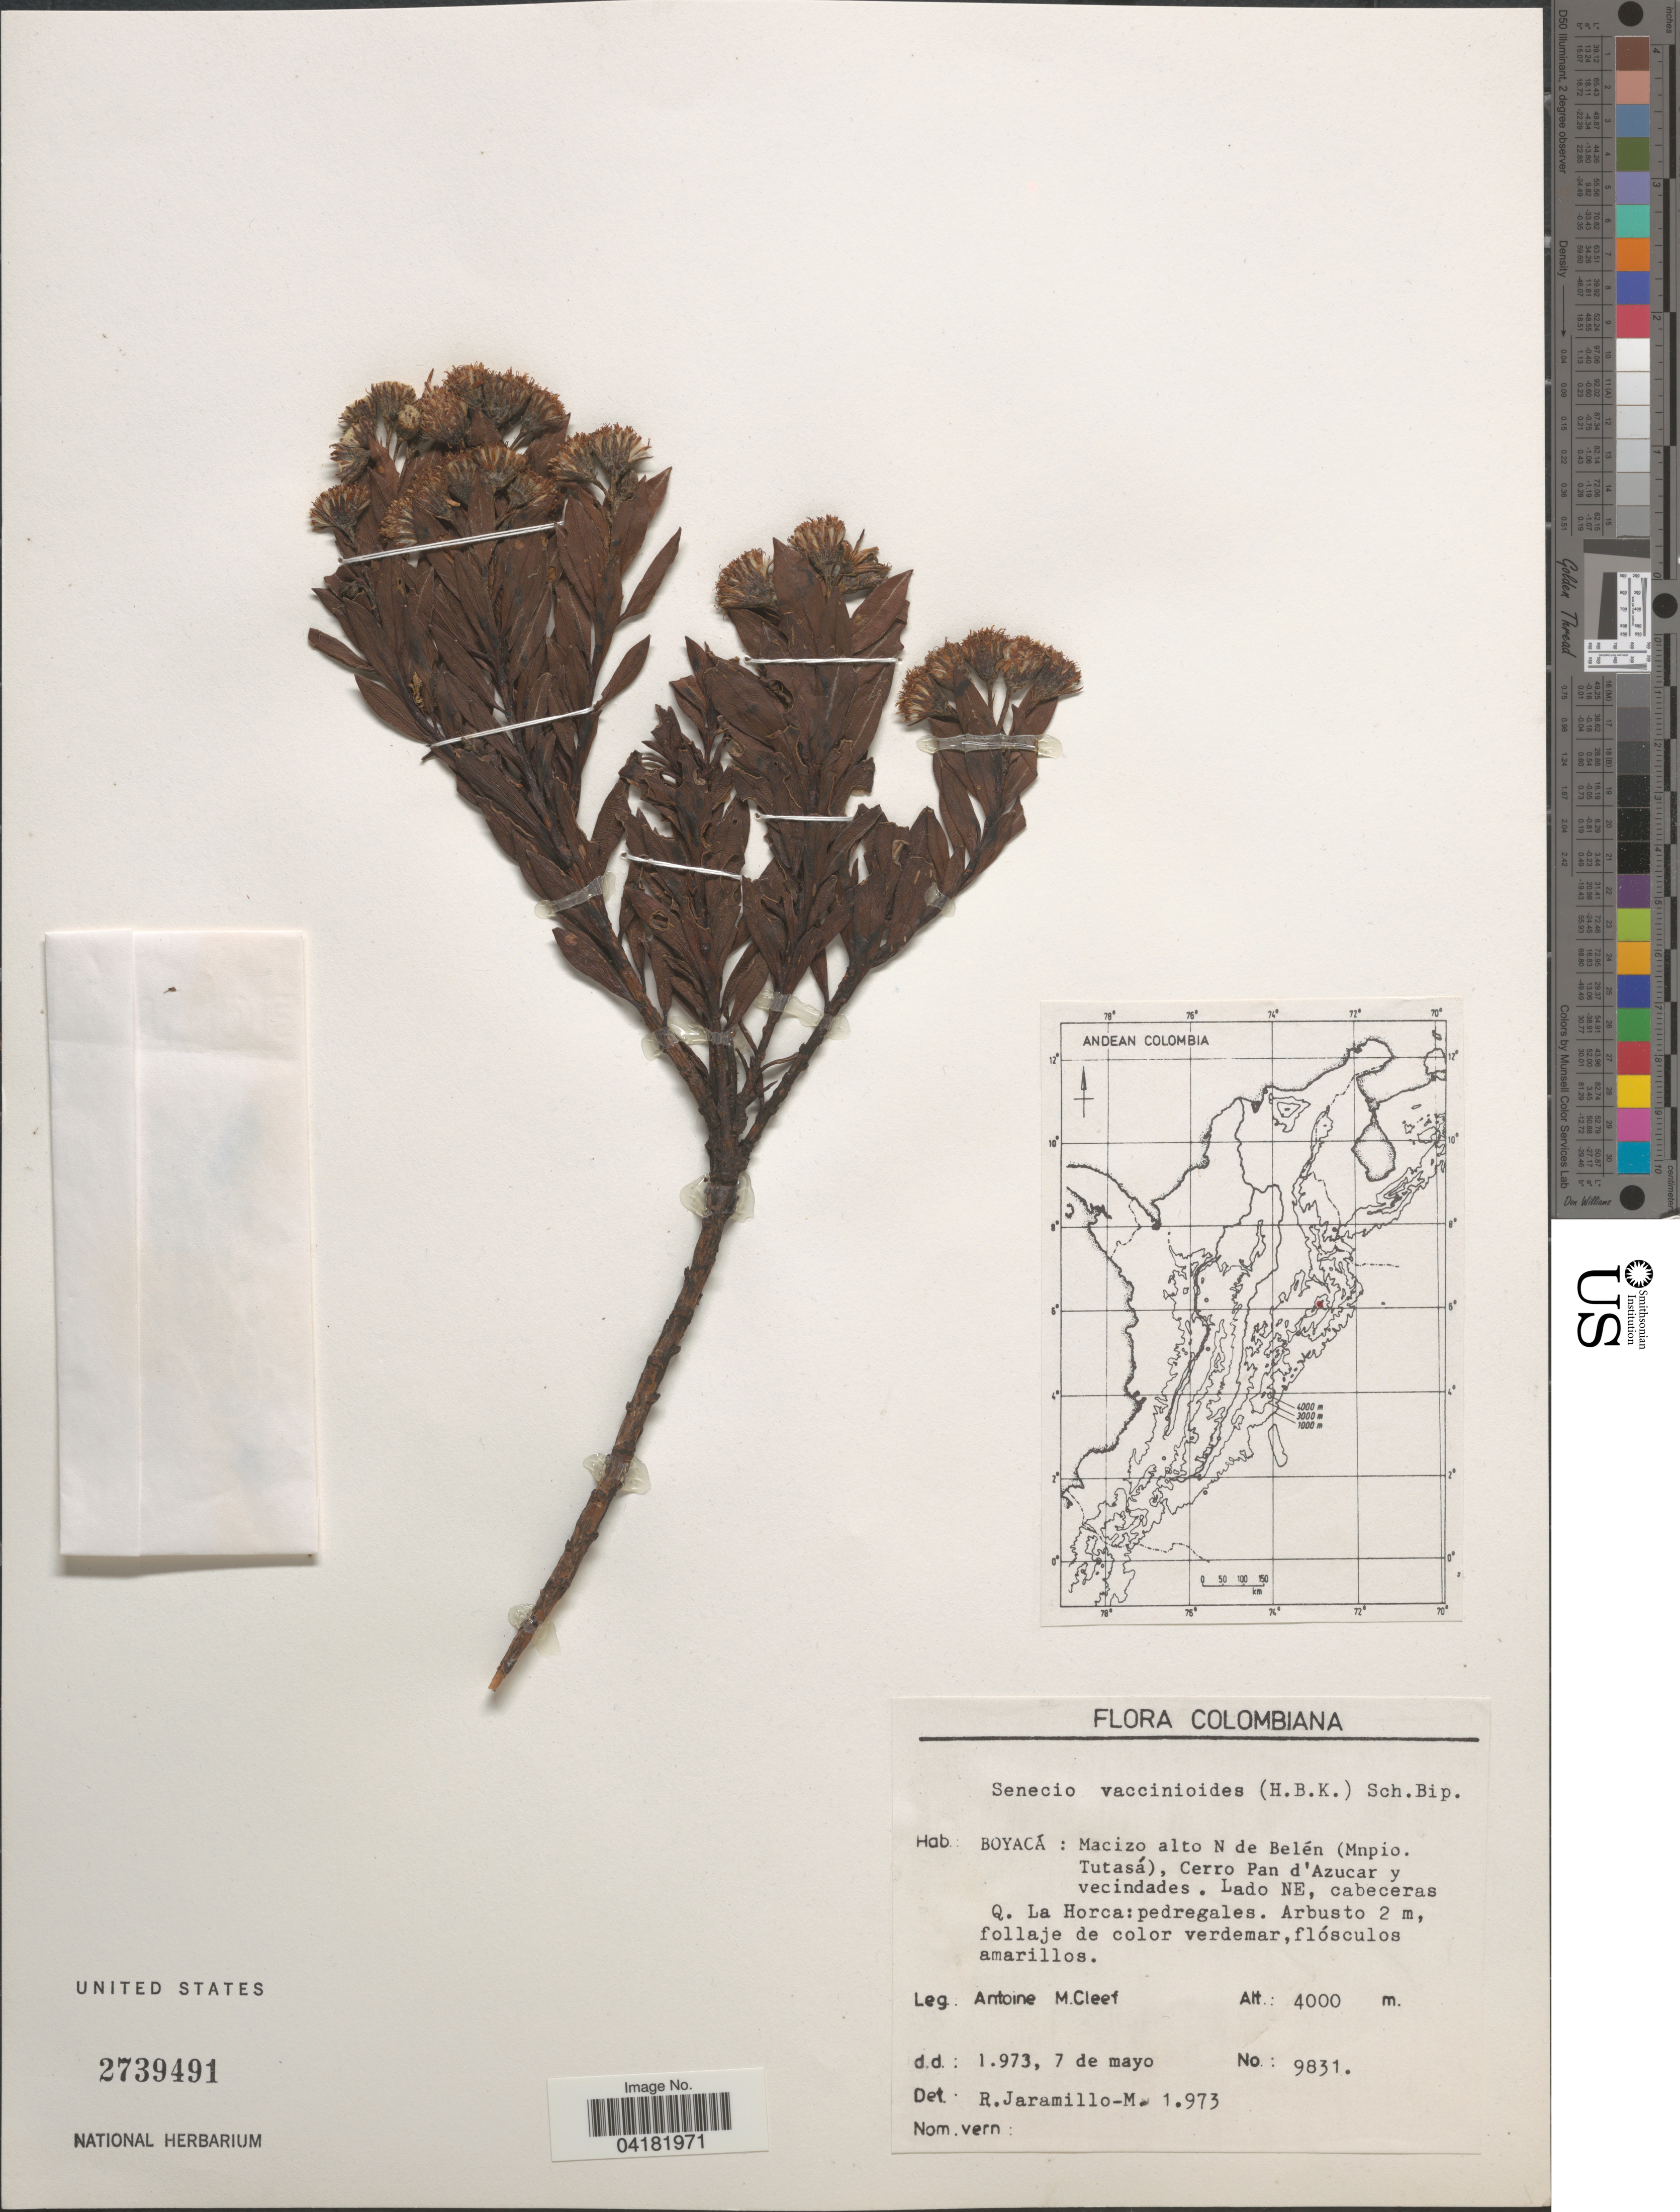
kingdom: Plantae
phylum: Tracheophyta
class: Magnoliopsida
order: Asterales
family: Asteraceae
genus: Pentacalia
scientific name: Pentacalia vaccinioides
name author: (Kunth) Cuatrec.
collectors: A. M. Cleef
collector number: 9831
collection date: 1973-05-07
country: Colombia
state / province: Boyacá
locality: Colombiana. Macizo alto N de Belén (Mnpio. Tutasá), Cerro Pan d'Azucar y vecindades. Lado NE, cabeceras Q. La Horca.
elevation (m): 4000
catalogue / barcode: US 2739491